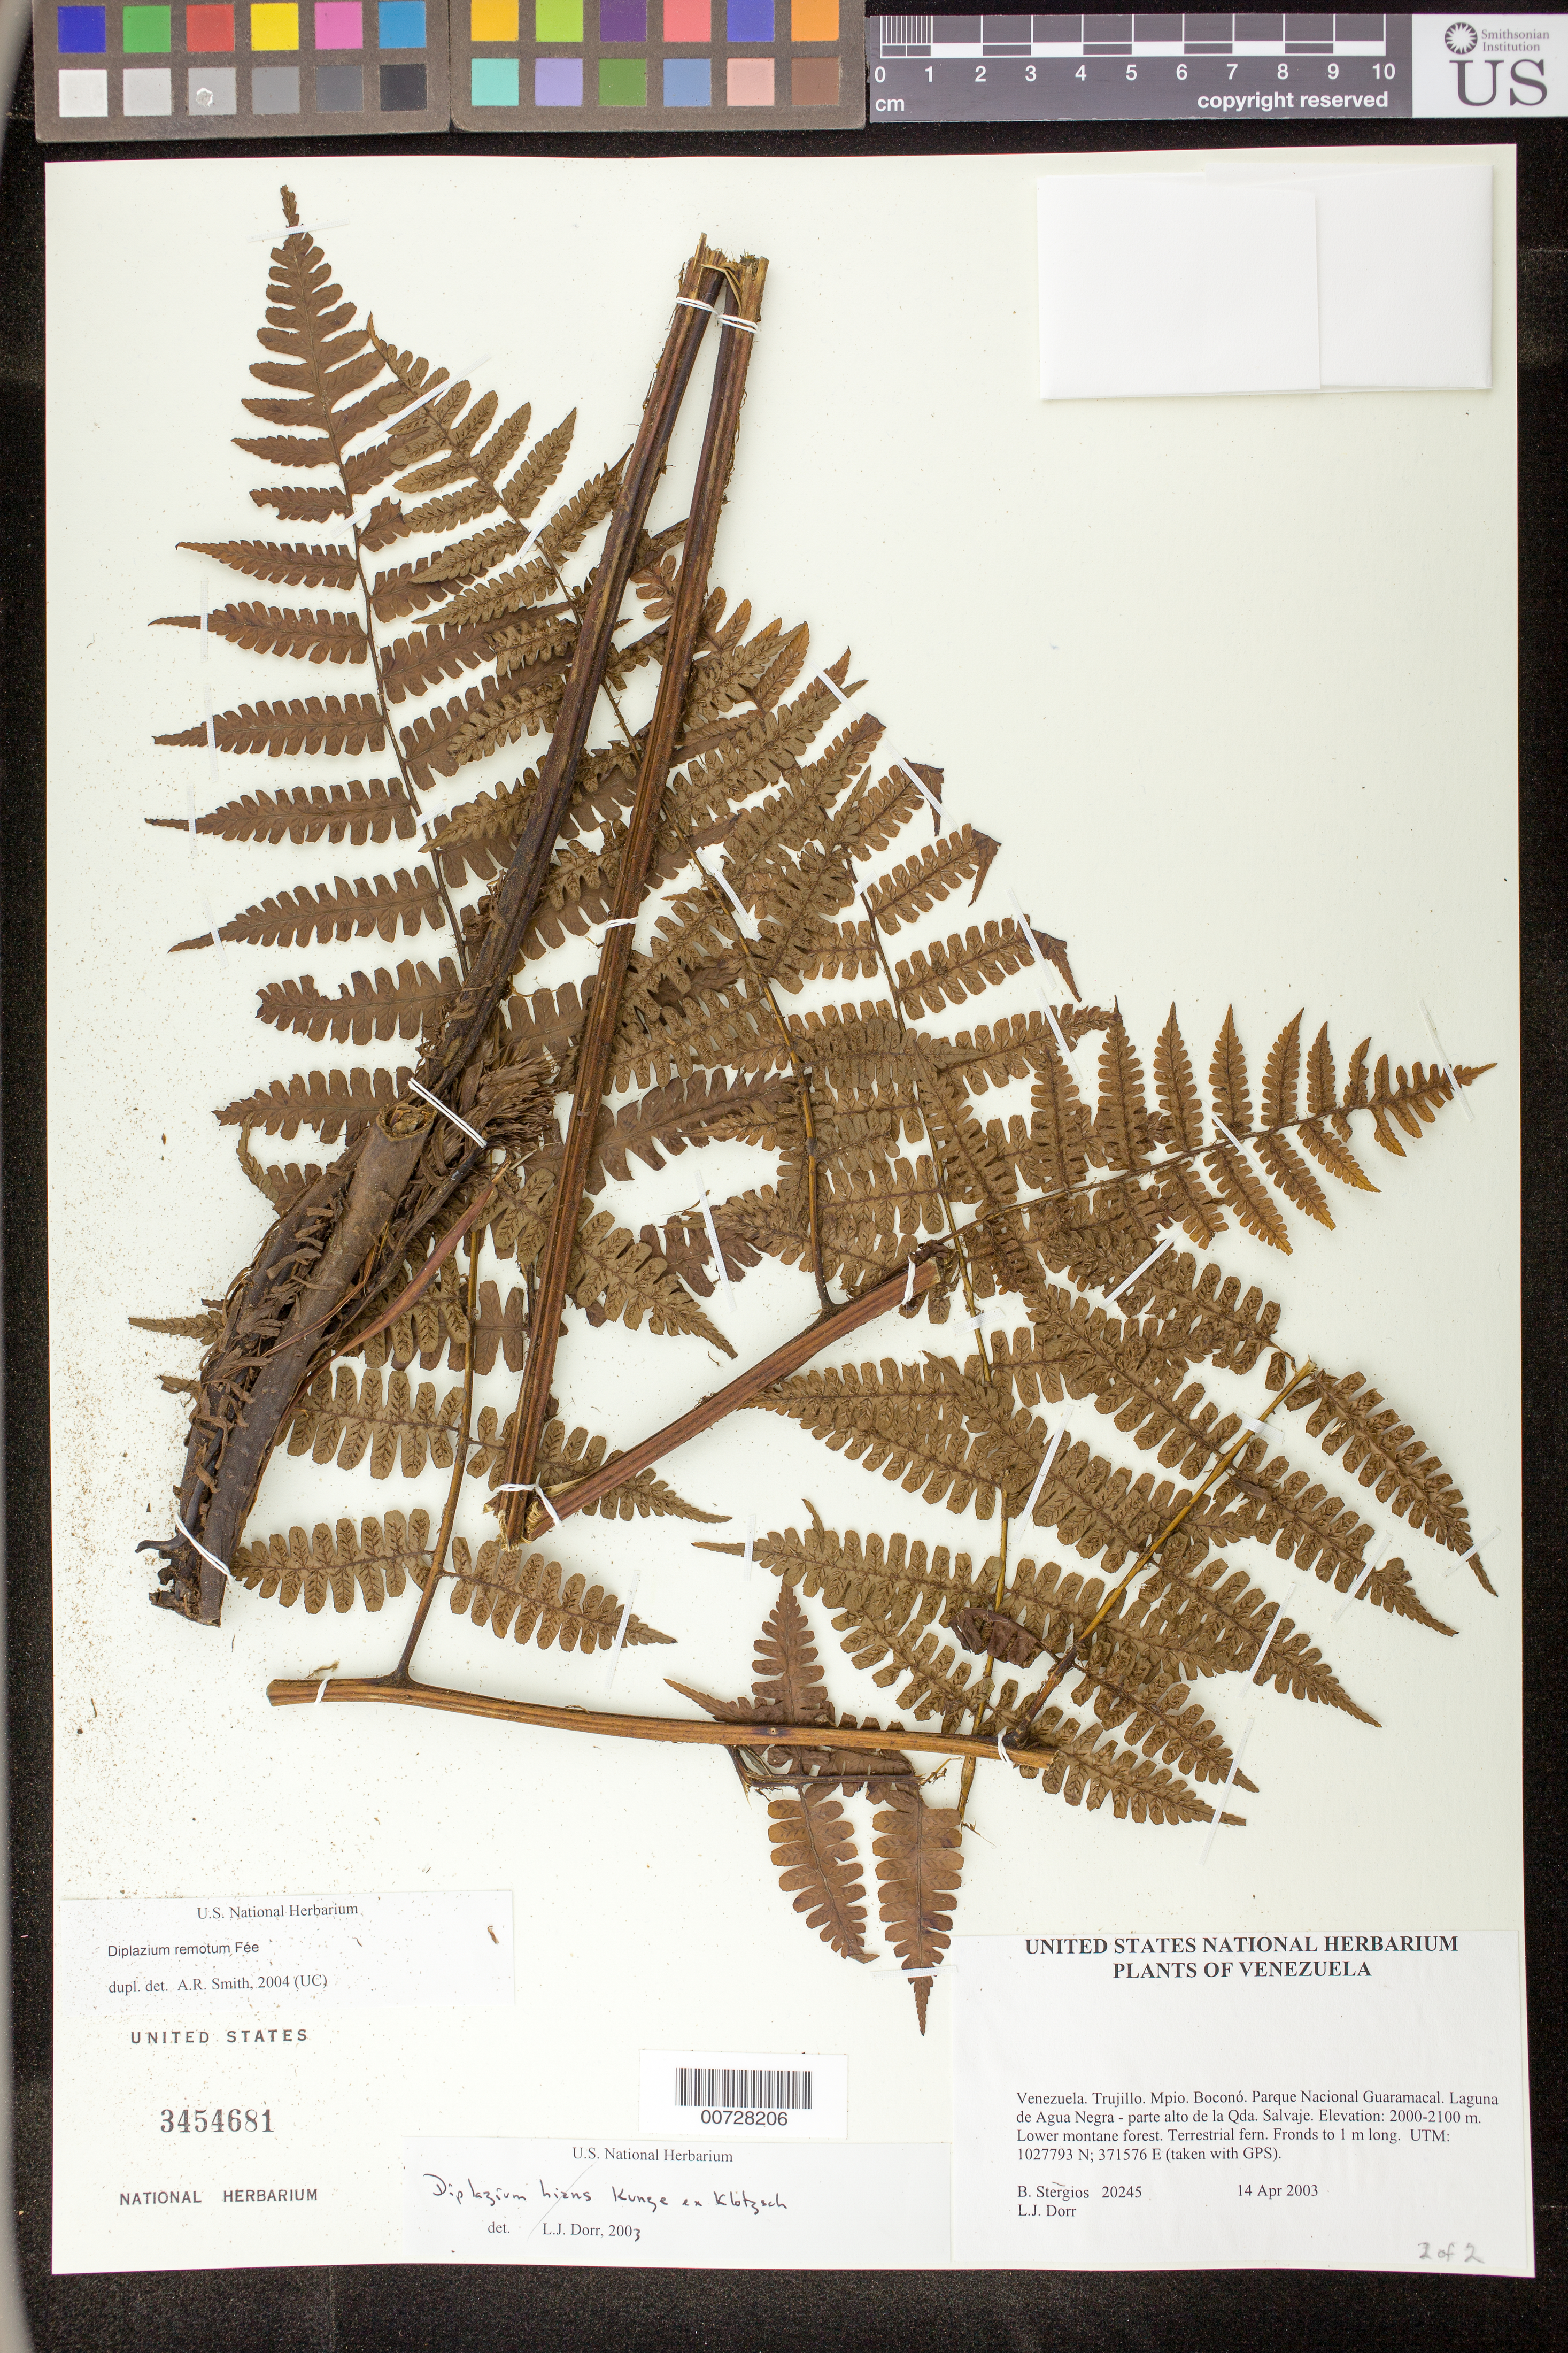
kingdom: Plantae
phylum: Tracheophyta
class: Polypodiopsida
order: Polypodiales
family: Athyriaceae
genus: Diplazium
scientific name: Diplazium hians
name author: Kunze ex Klotzsch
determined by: Dorr, L. J., (BOT), Smithsonian Institution - National Museum of Natural History (UNITED STATES)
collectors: B. G. Stergios & L. J. Dorr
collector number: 20245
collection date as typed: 14 Apr 2003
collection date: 2003-04-14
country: Venezuela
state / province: Trujillo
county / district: Boconó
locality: Parque Nacional Guaramacal. Laguna de Agua Negra - parte alto de la Qda. Salvaje.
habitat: Lower montane forest.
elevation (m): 2000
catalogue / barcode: US 3454681